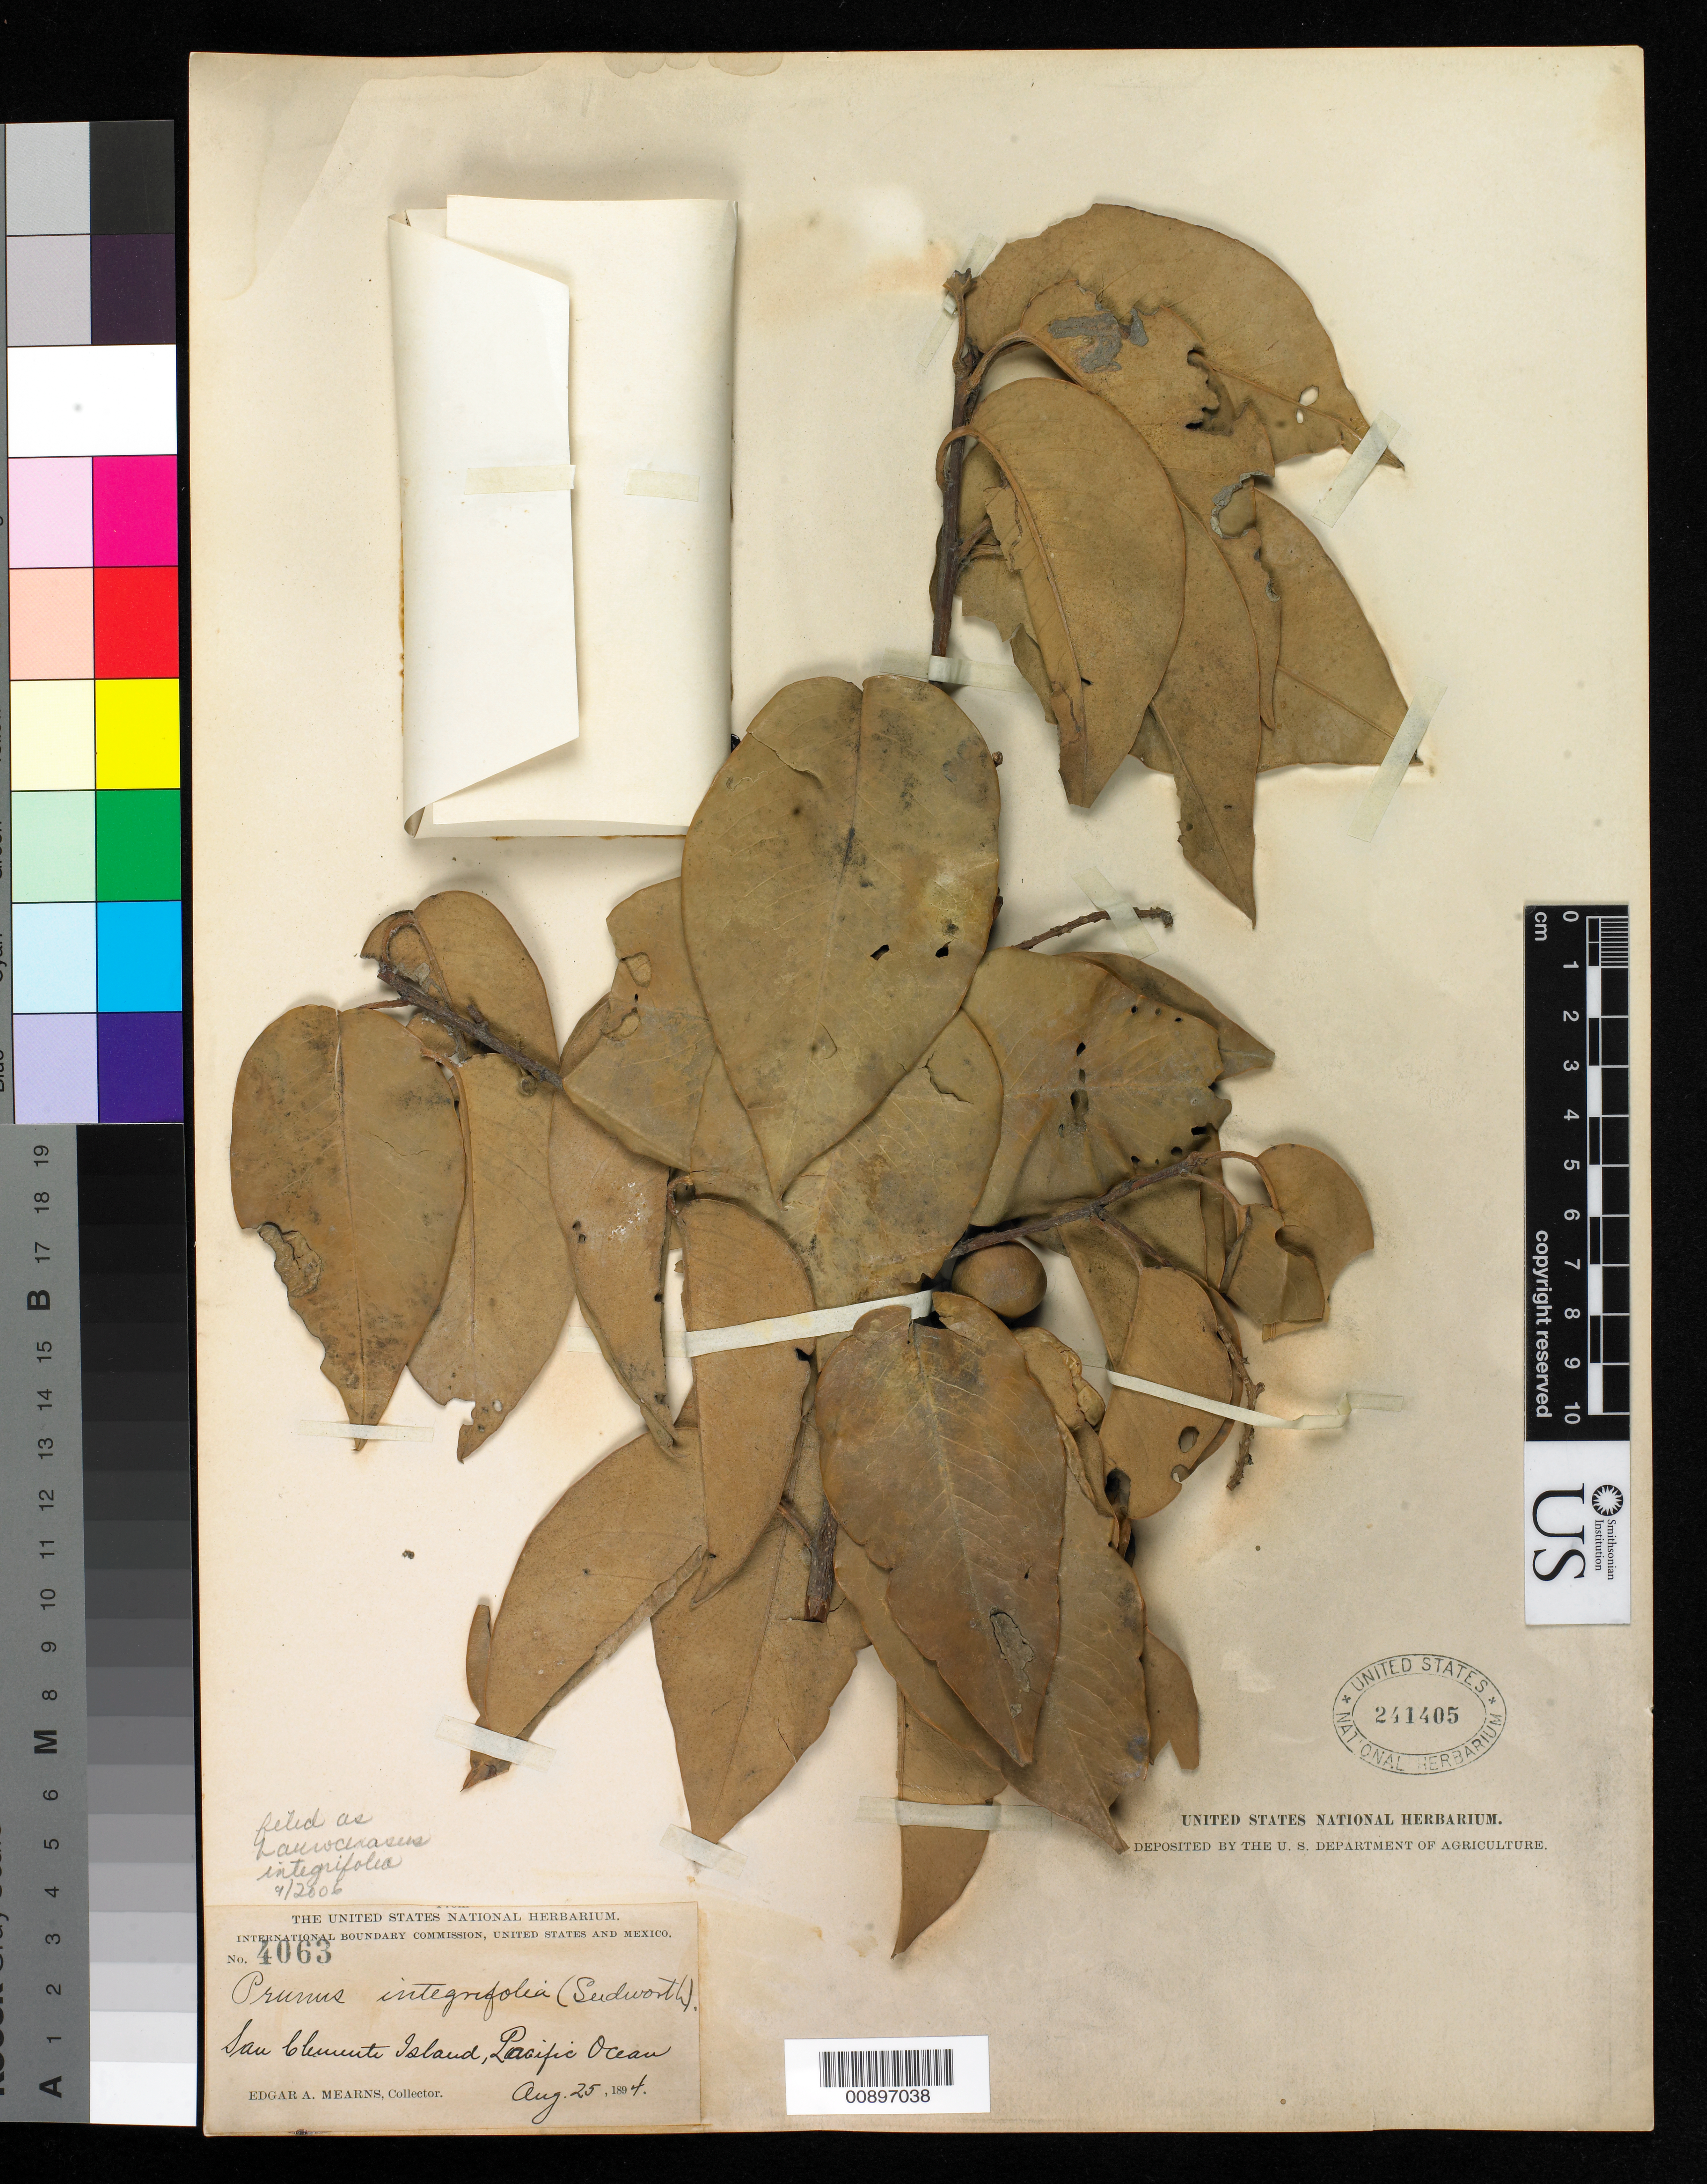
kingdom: Plantae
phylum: Tracheophyta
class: Magnoliopsida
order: Rosales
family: Rosaceae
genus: Prunus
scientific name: Prunus ilicifolia var. occidentalis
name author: K. Brandegee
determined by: Strong, Mark T., (BOT), Smithsonian Institution - National Museum of Natural History (UNITED STATES)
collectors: E. A. Mearns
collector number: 4063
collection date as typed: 25 Aug 1894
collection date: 1894-08-25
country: United States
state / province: California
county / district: Los Angeles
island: San Clemente I.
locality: San Clemente Island, Pacific Ocean.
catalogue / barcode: US 241405